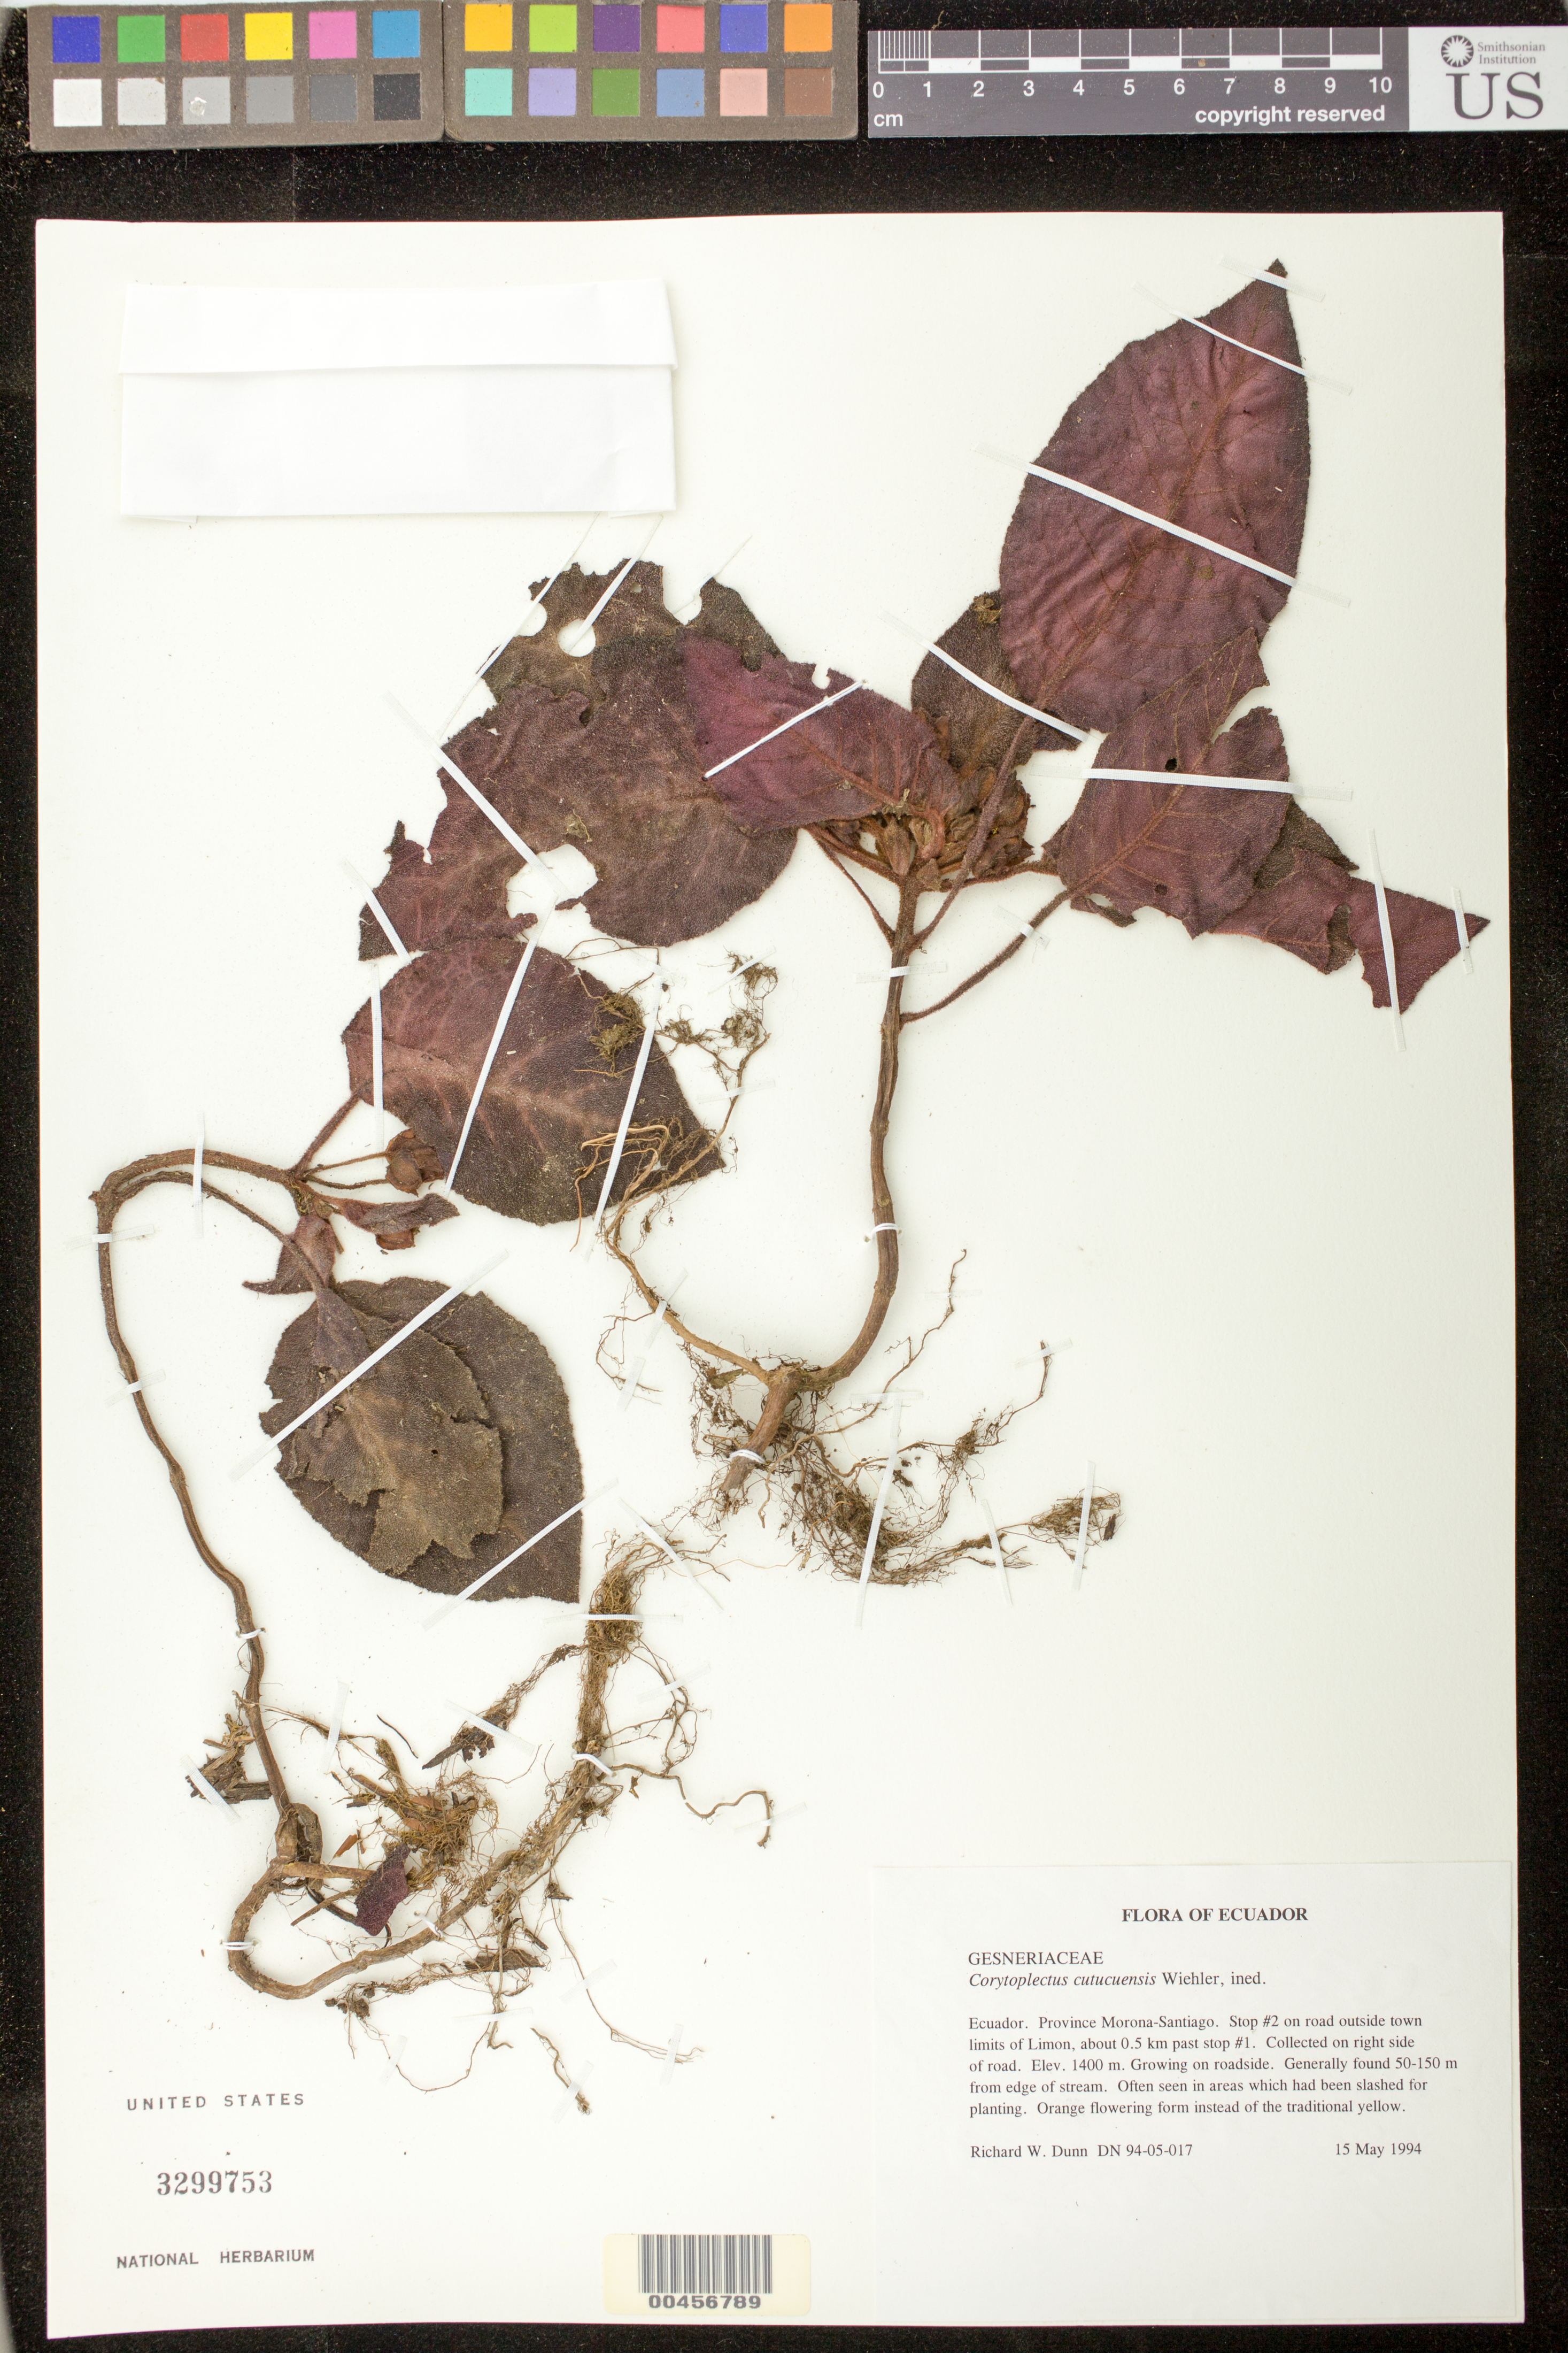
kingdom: Plantae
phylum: Tracheophyta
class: Magnoliopsida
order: Lamiales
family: Gesneriaceae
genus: Corytoplectus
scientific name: Corytoplectus cutucuensis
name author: Wiehler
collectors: R. Dunn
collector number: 9405017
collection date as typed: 15 May 1994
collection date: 1994-05-15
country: Ecuador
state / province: Morona-Santiago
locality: Limon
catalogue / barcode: US 3299753